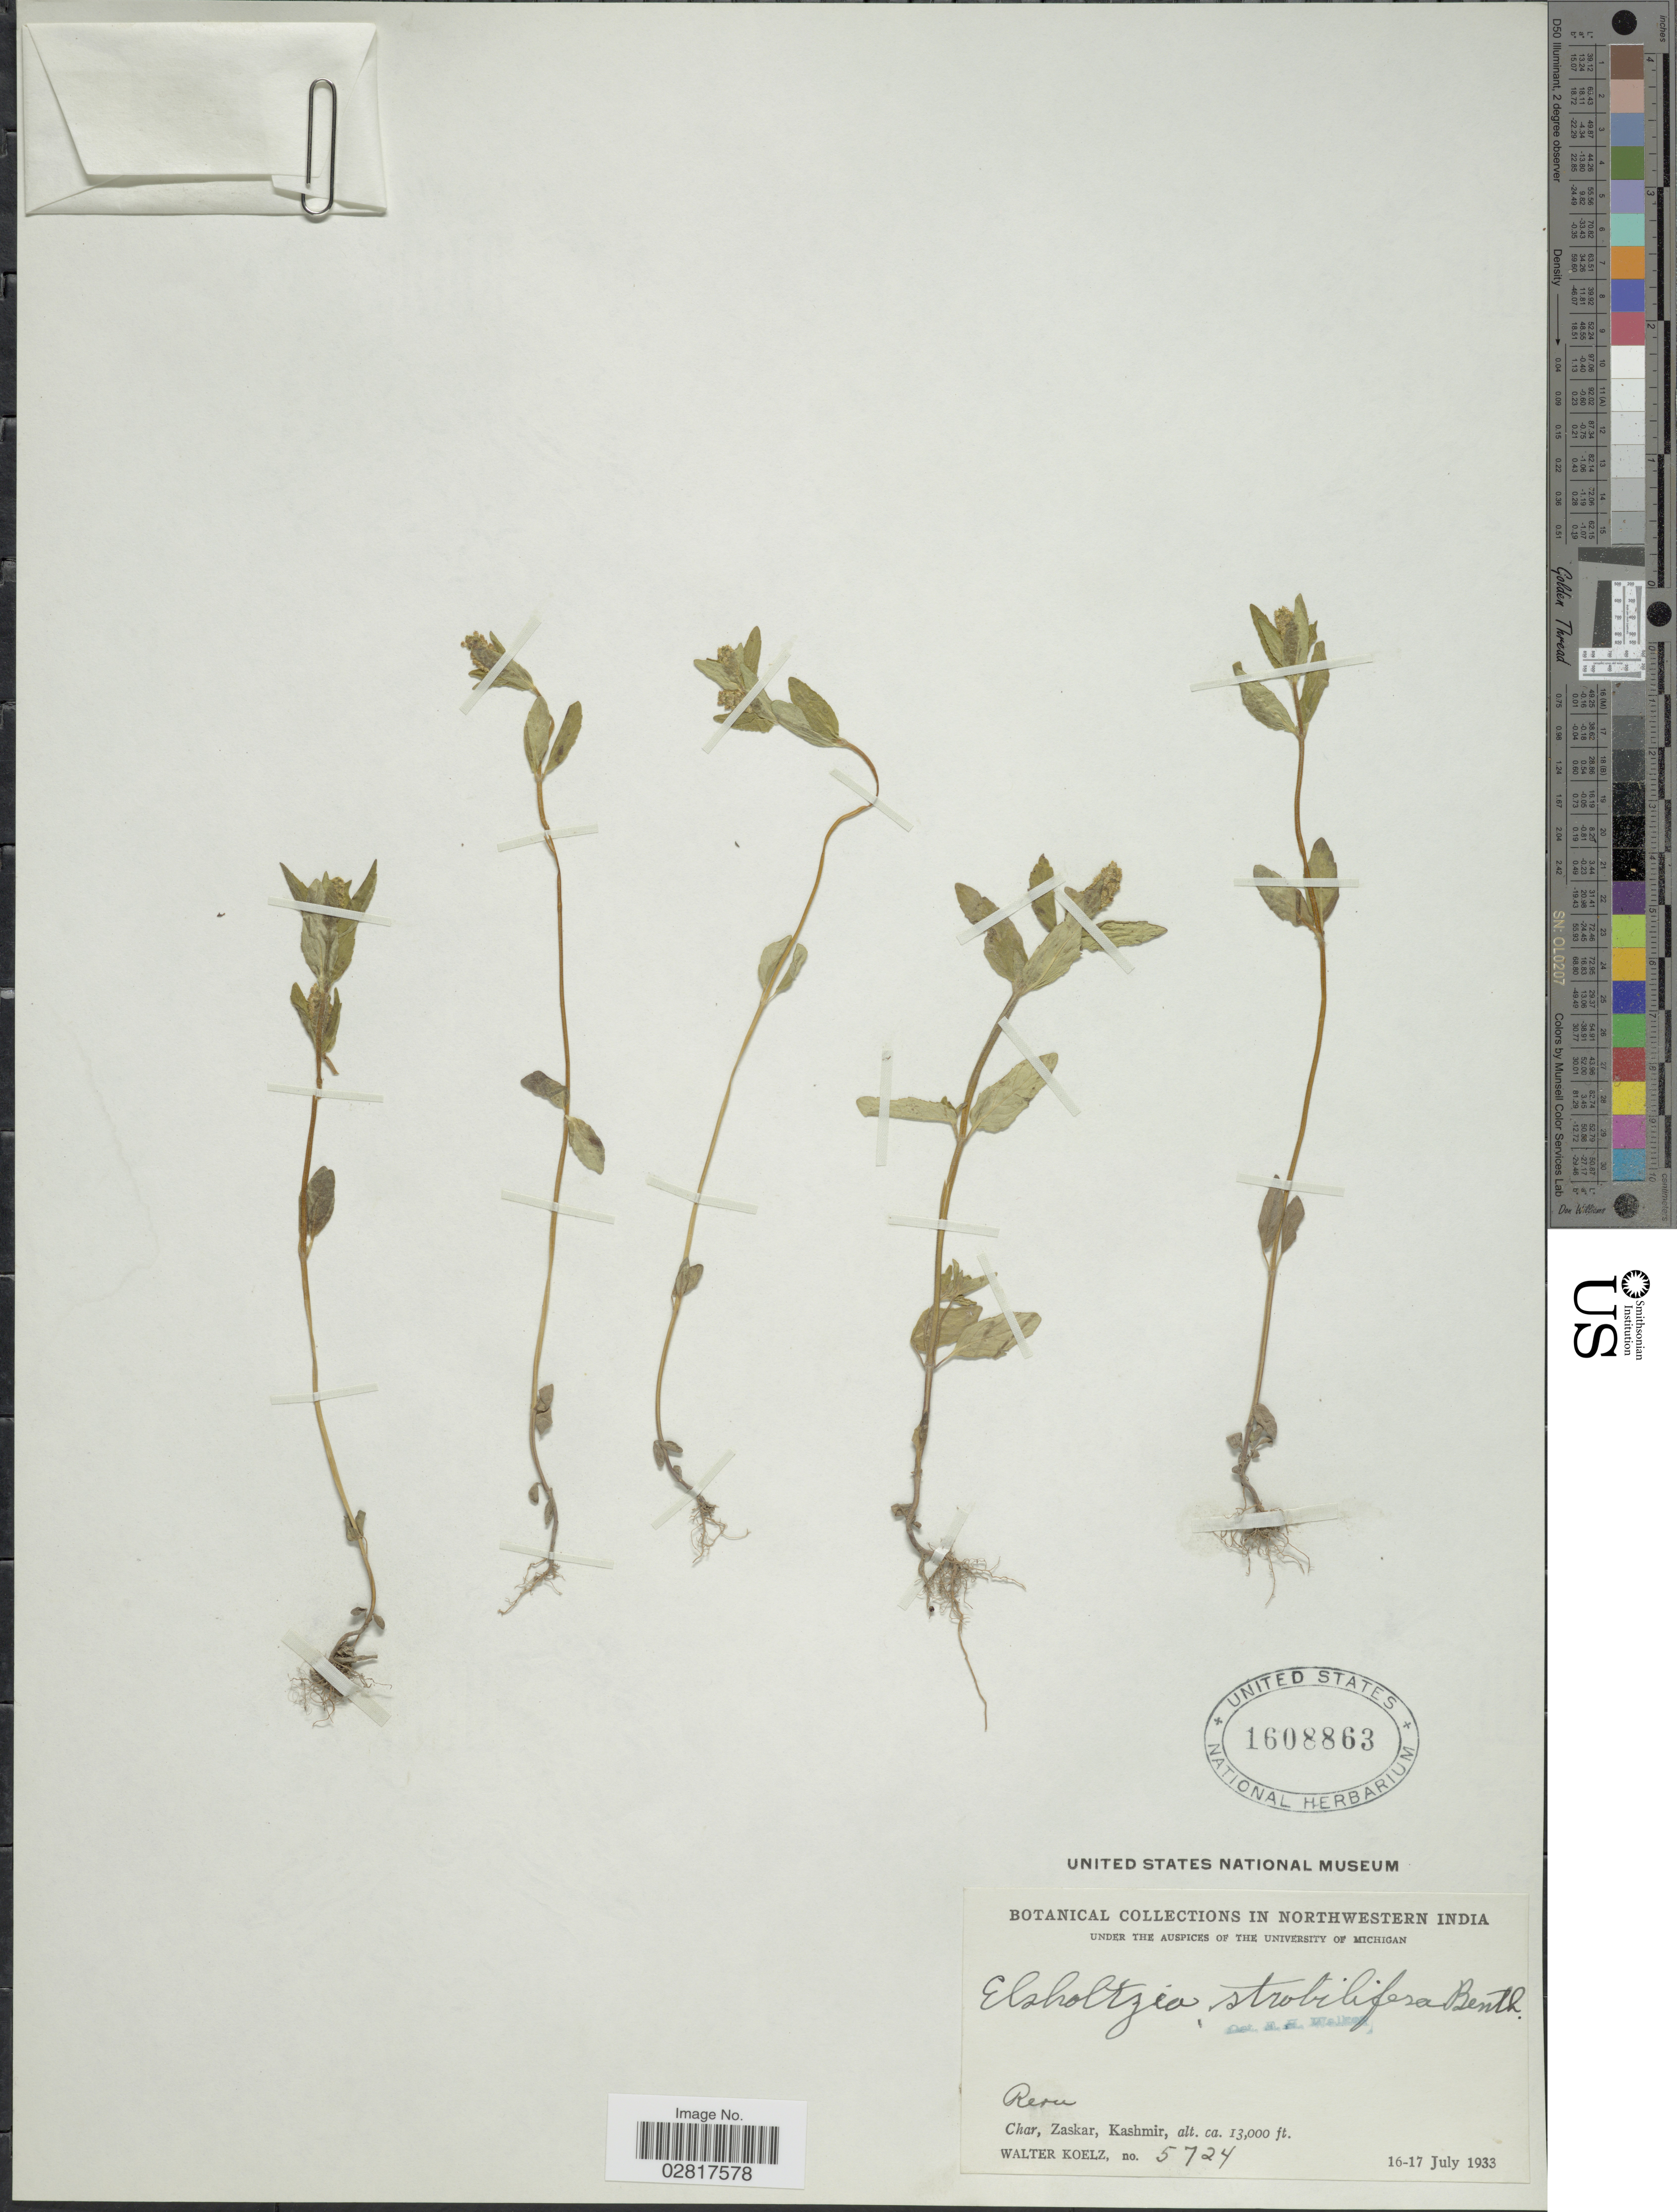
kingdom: Plantae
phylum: Tracheophyta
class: Magnoliopsida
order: Lamiales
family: Lamiaceae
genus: Elsholtzia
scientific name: Elsholtzia strobilifera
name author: (Benth.) Benth.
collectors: W. N. Koelz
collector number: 5724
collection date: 1933-07-16/1933-07-17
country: India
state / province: Ladakh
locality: Northwestern India, Reru, Char, Zaskar, Kashmir.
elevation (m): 3962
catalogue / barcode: US 1608863